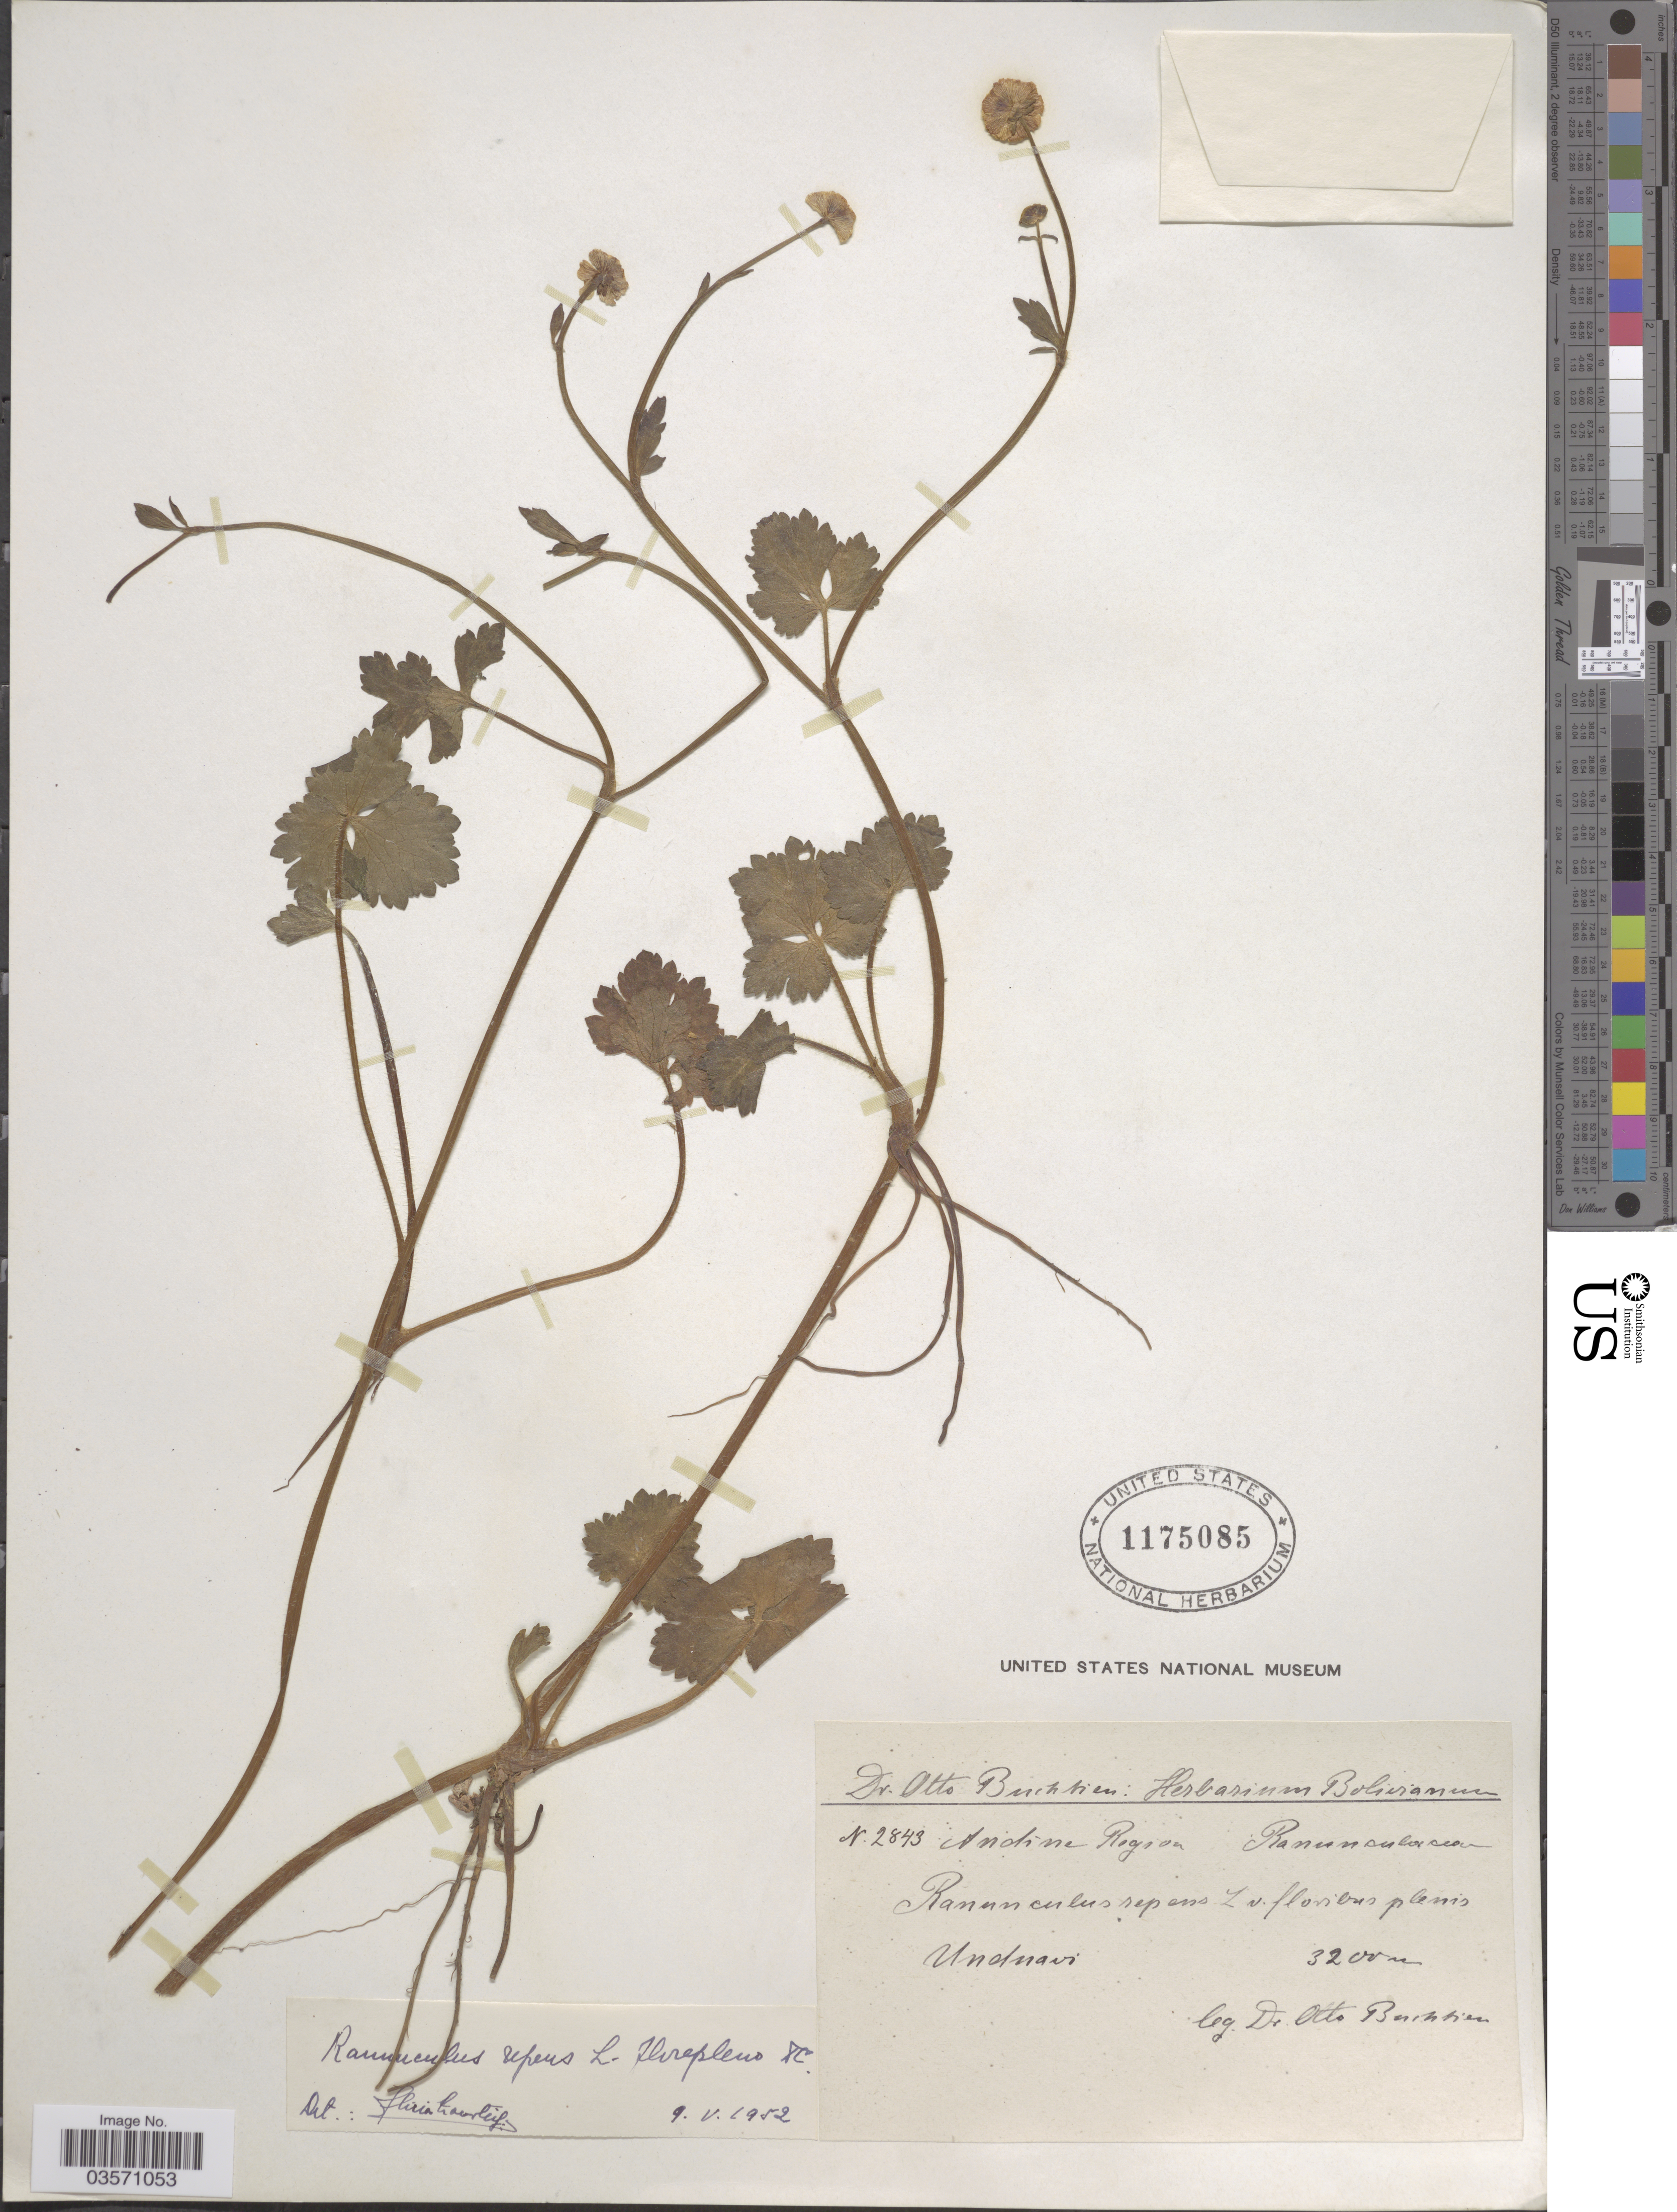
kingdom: Plantae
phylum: Tracheophyta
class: Magnoliopsida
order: Ranunculales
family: Ranunculaceae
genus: Ranunculus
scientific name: Ranunculus repens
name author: L.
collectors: O. Buchtien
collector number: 2843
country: Bolivia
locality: Unduavi.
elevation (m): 3200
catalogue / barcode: US 1175085